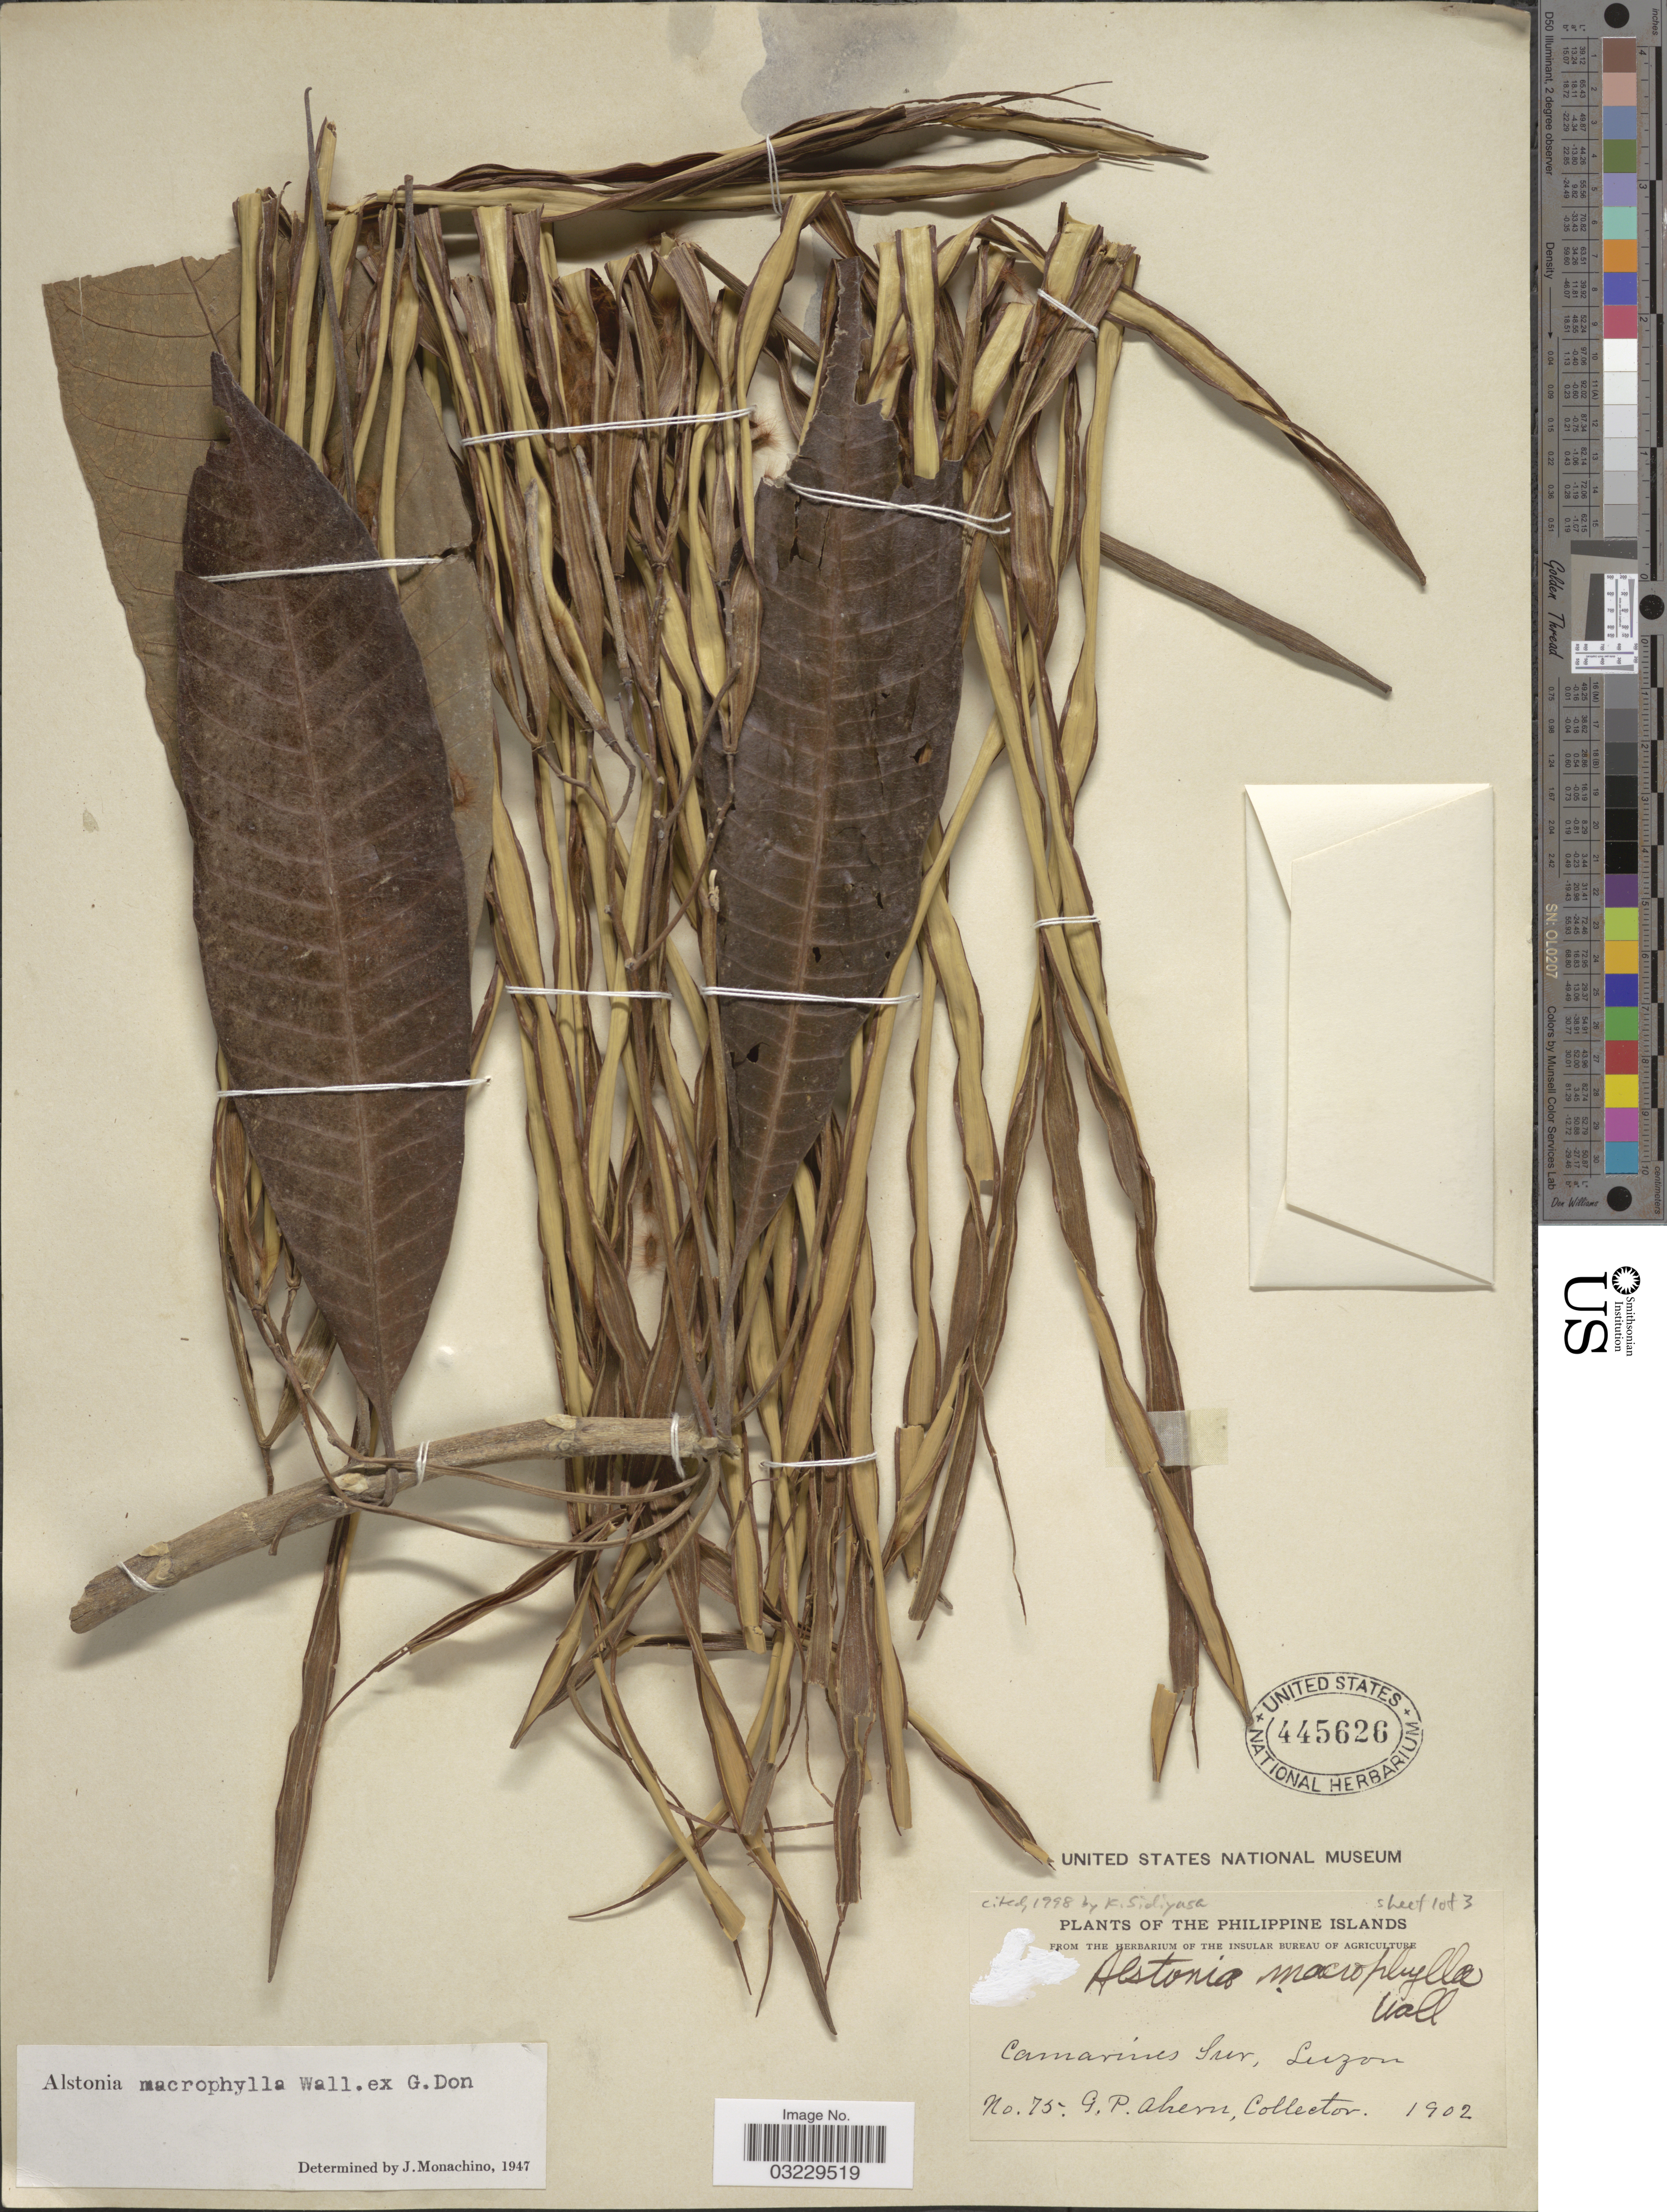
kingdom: Plantae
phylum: Tracheophyta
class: Magnoliopsida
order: Gentianales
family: Apocynaceae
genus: Alstonia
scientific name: Alstonia macrophylla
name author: Wall. ex G. Don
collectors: G. Ahern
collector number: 75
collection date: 1902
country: Philippines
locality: The Philippine Islands, Camarines Sur, Luzon.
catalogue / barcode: US 445626